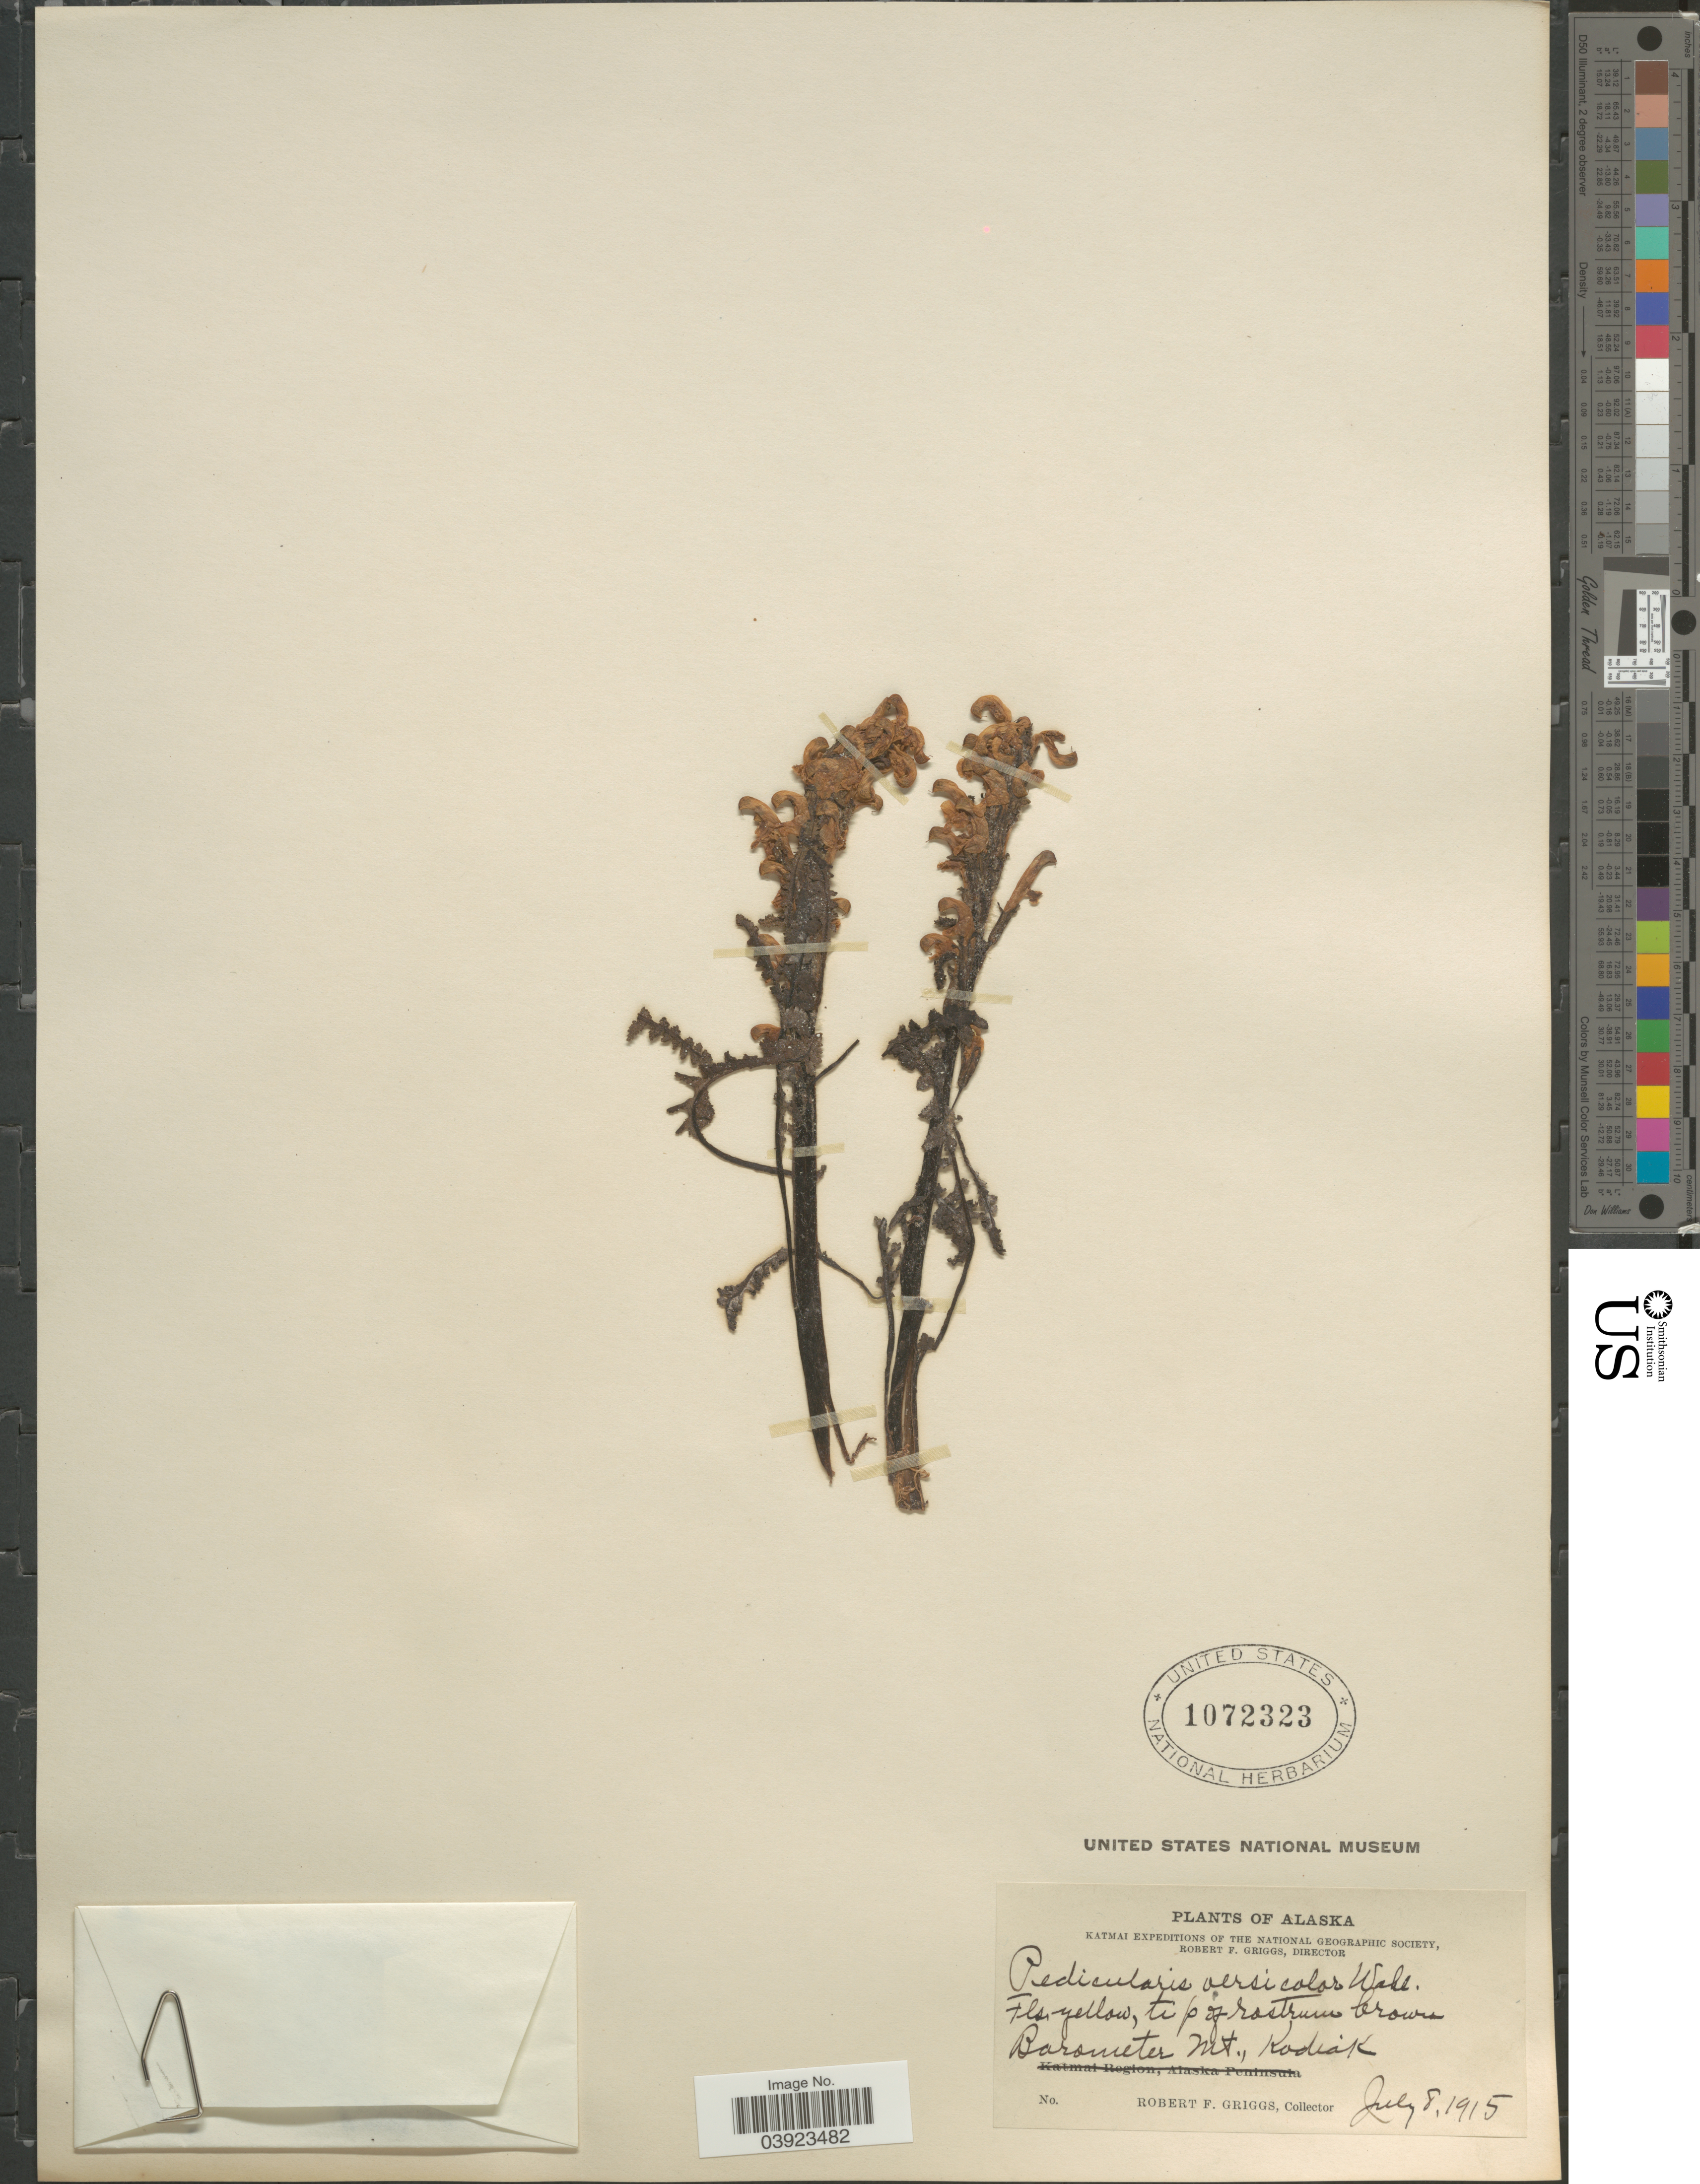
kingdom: Plantae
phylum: Tracheophyta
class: Magnoliopsida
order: Lamiales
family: Orobanchaceae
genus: Pedicularis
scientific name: Pedicularis versicolor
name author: Wahlenb.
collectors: R. F. Griggs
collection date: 1915-07-08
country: United States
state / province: Alaska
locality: Barometer Mt., Kodiak.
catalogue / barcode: US 1072323